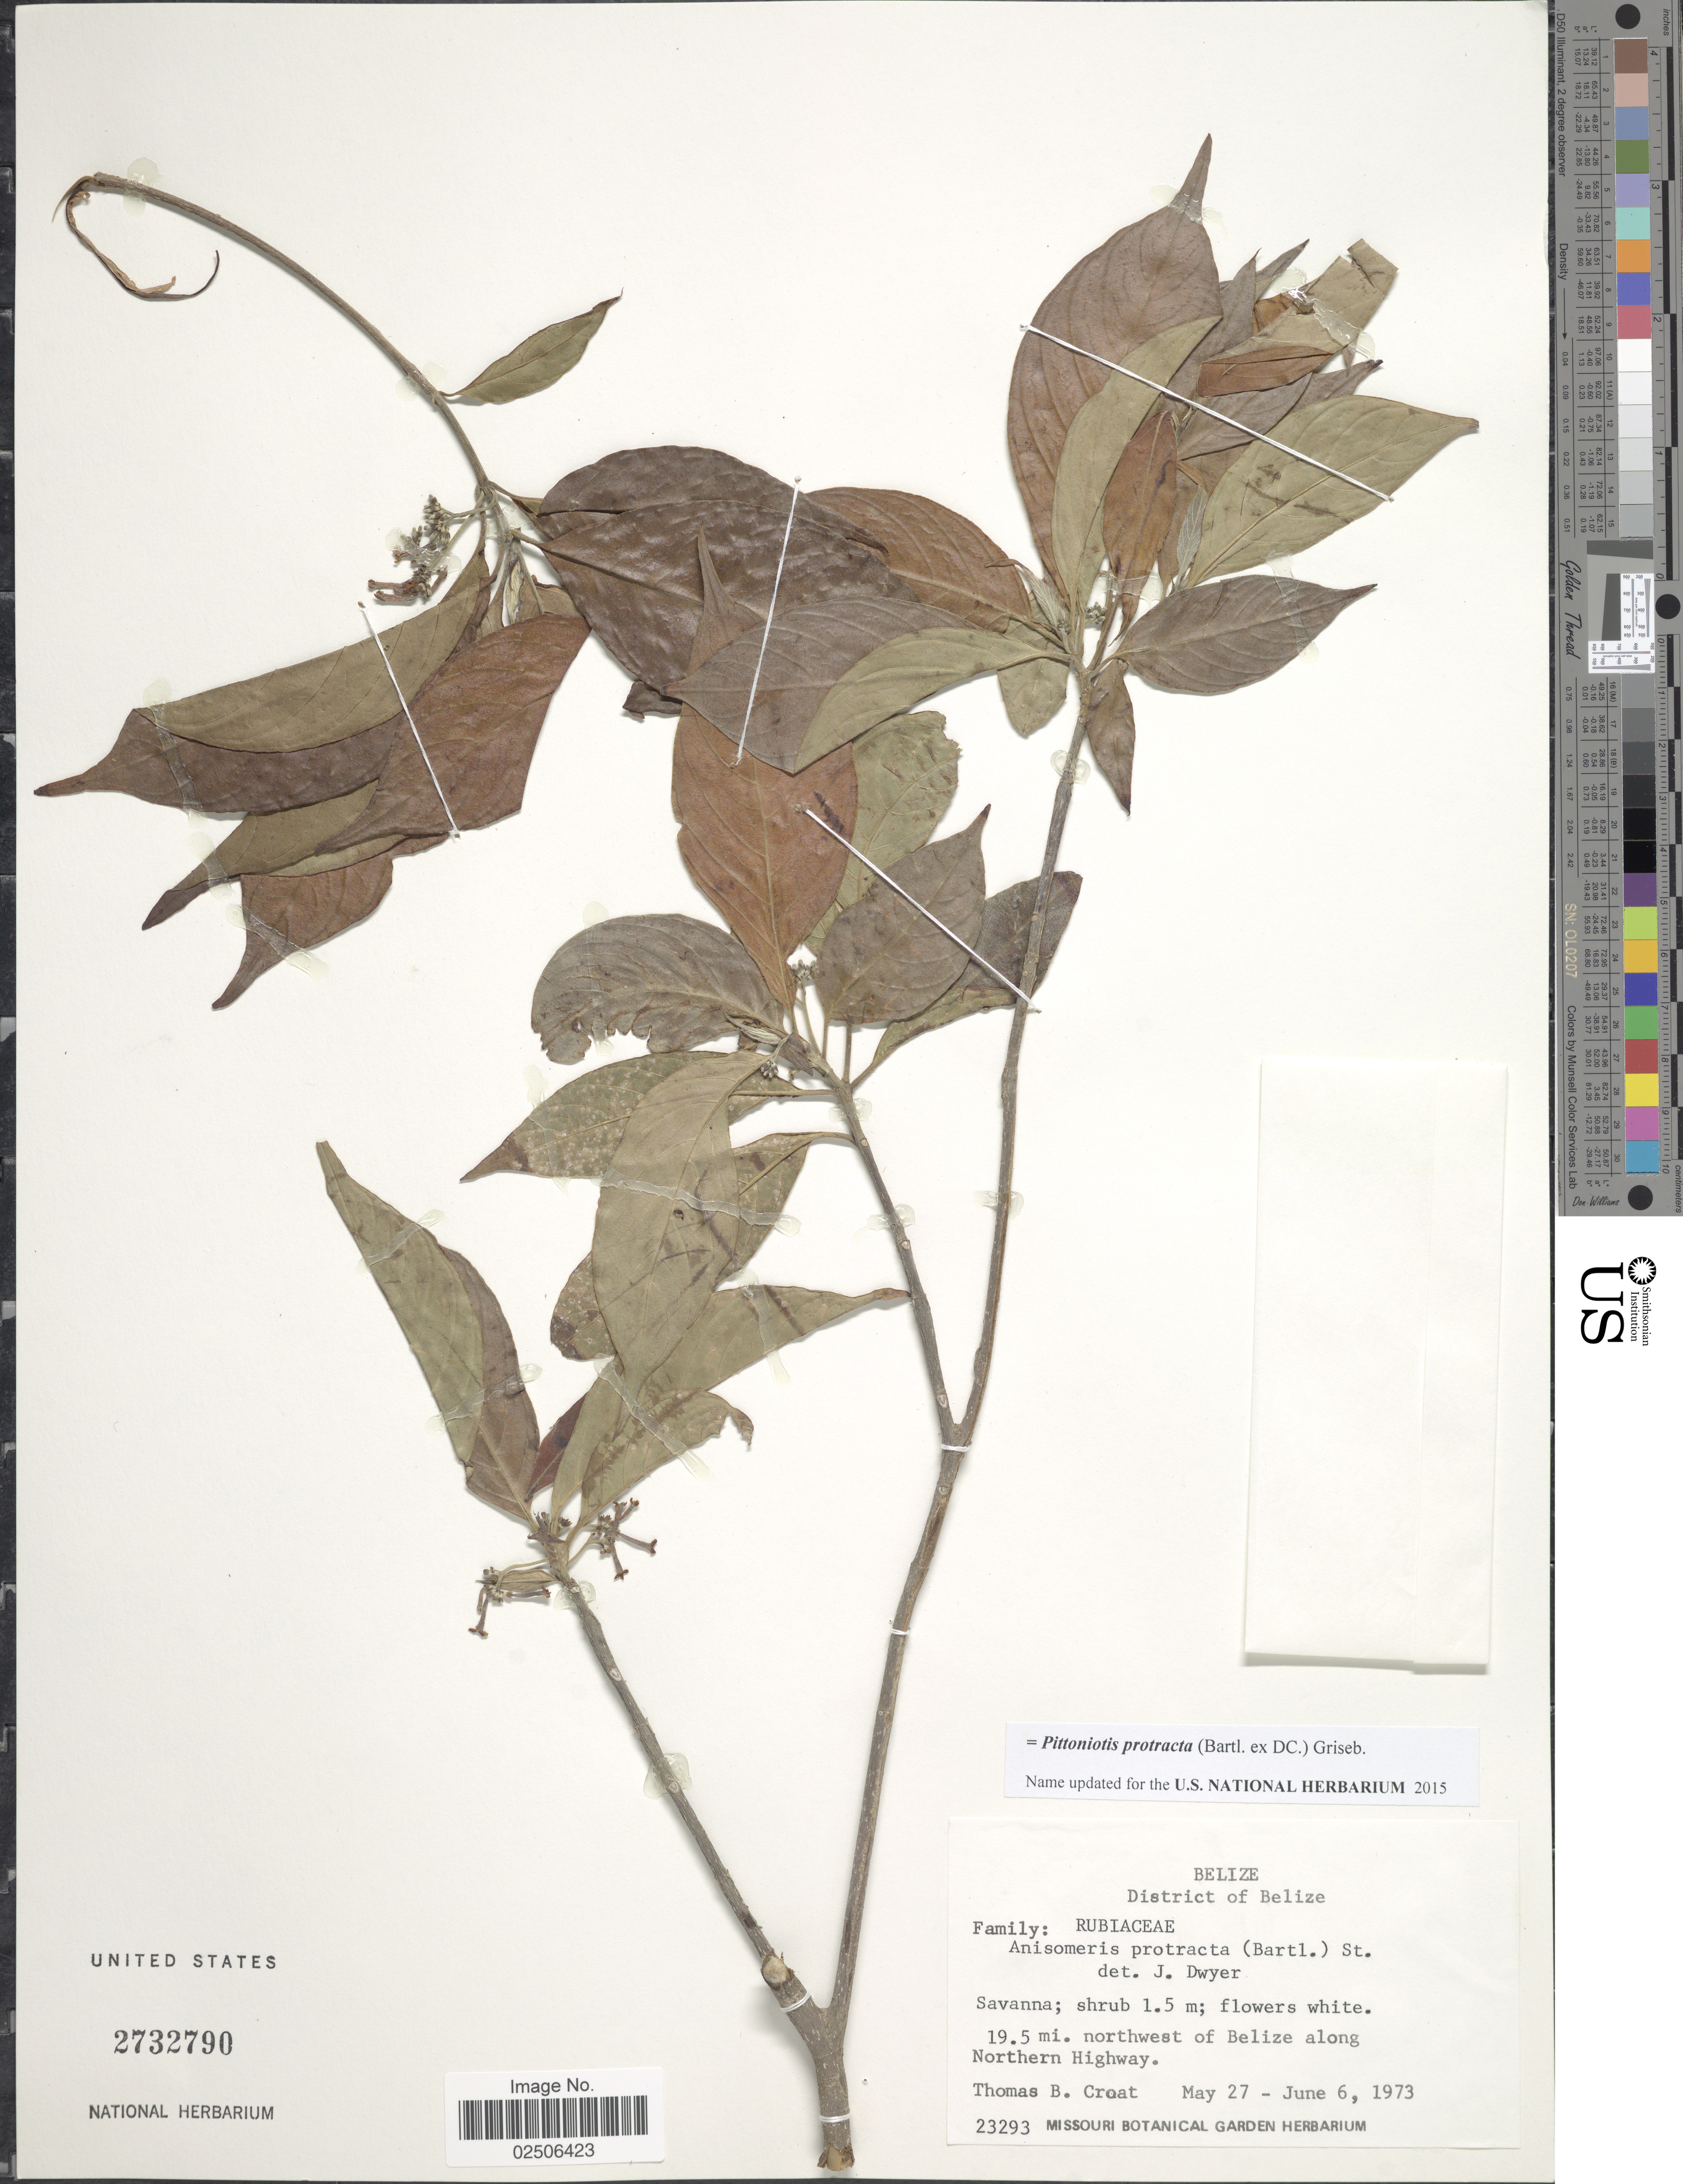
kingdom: Plantae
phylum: Tracheophyta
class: Magnoliopsida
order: Gentianales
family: Rubiaceae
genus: Pittoniotis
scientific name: Pittoniotis protracta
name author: (Bartl. ex DC.) Griseb.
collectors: T. B. Croat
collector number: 23293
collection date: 1973-05-27/1973-06-06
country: Belize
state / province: Belize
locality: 19.5 mi. northwest of Belize along Northern Highway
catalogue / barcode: US 2732790